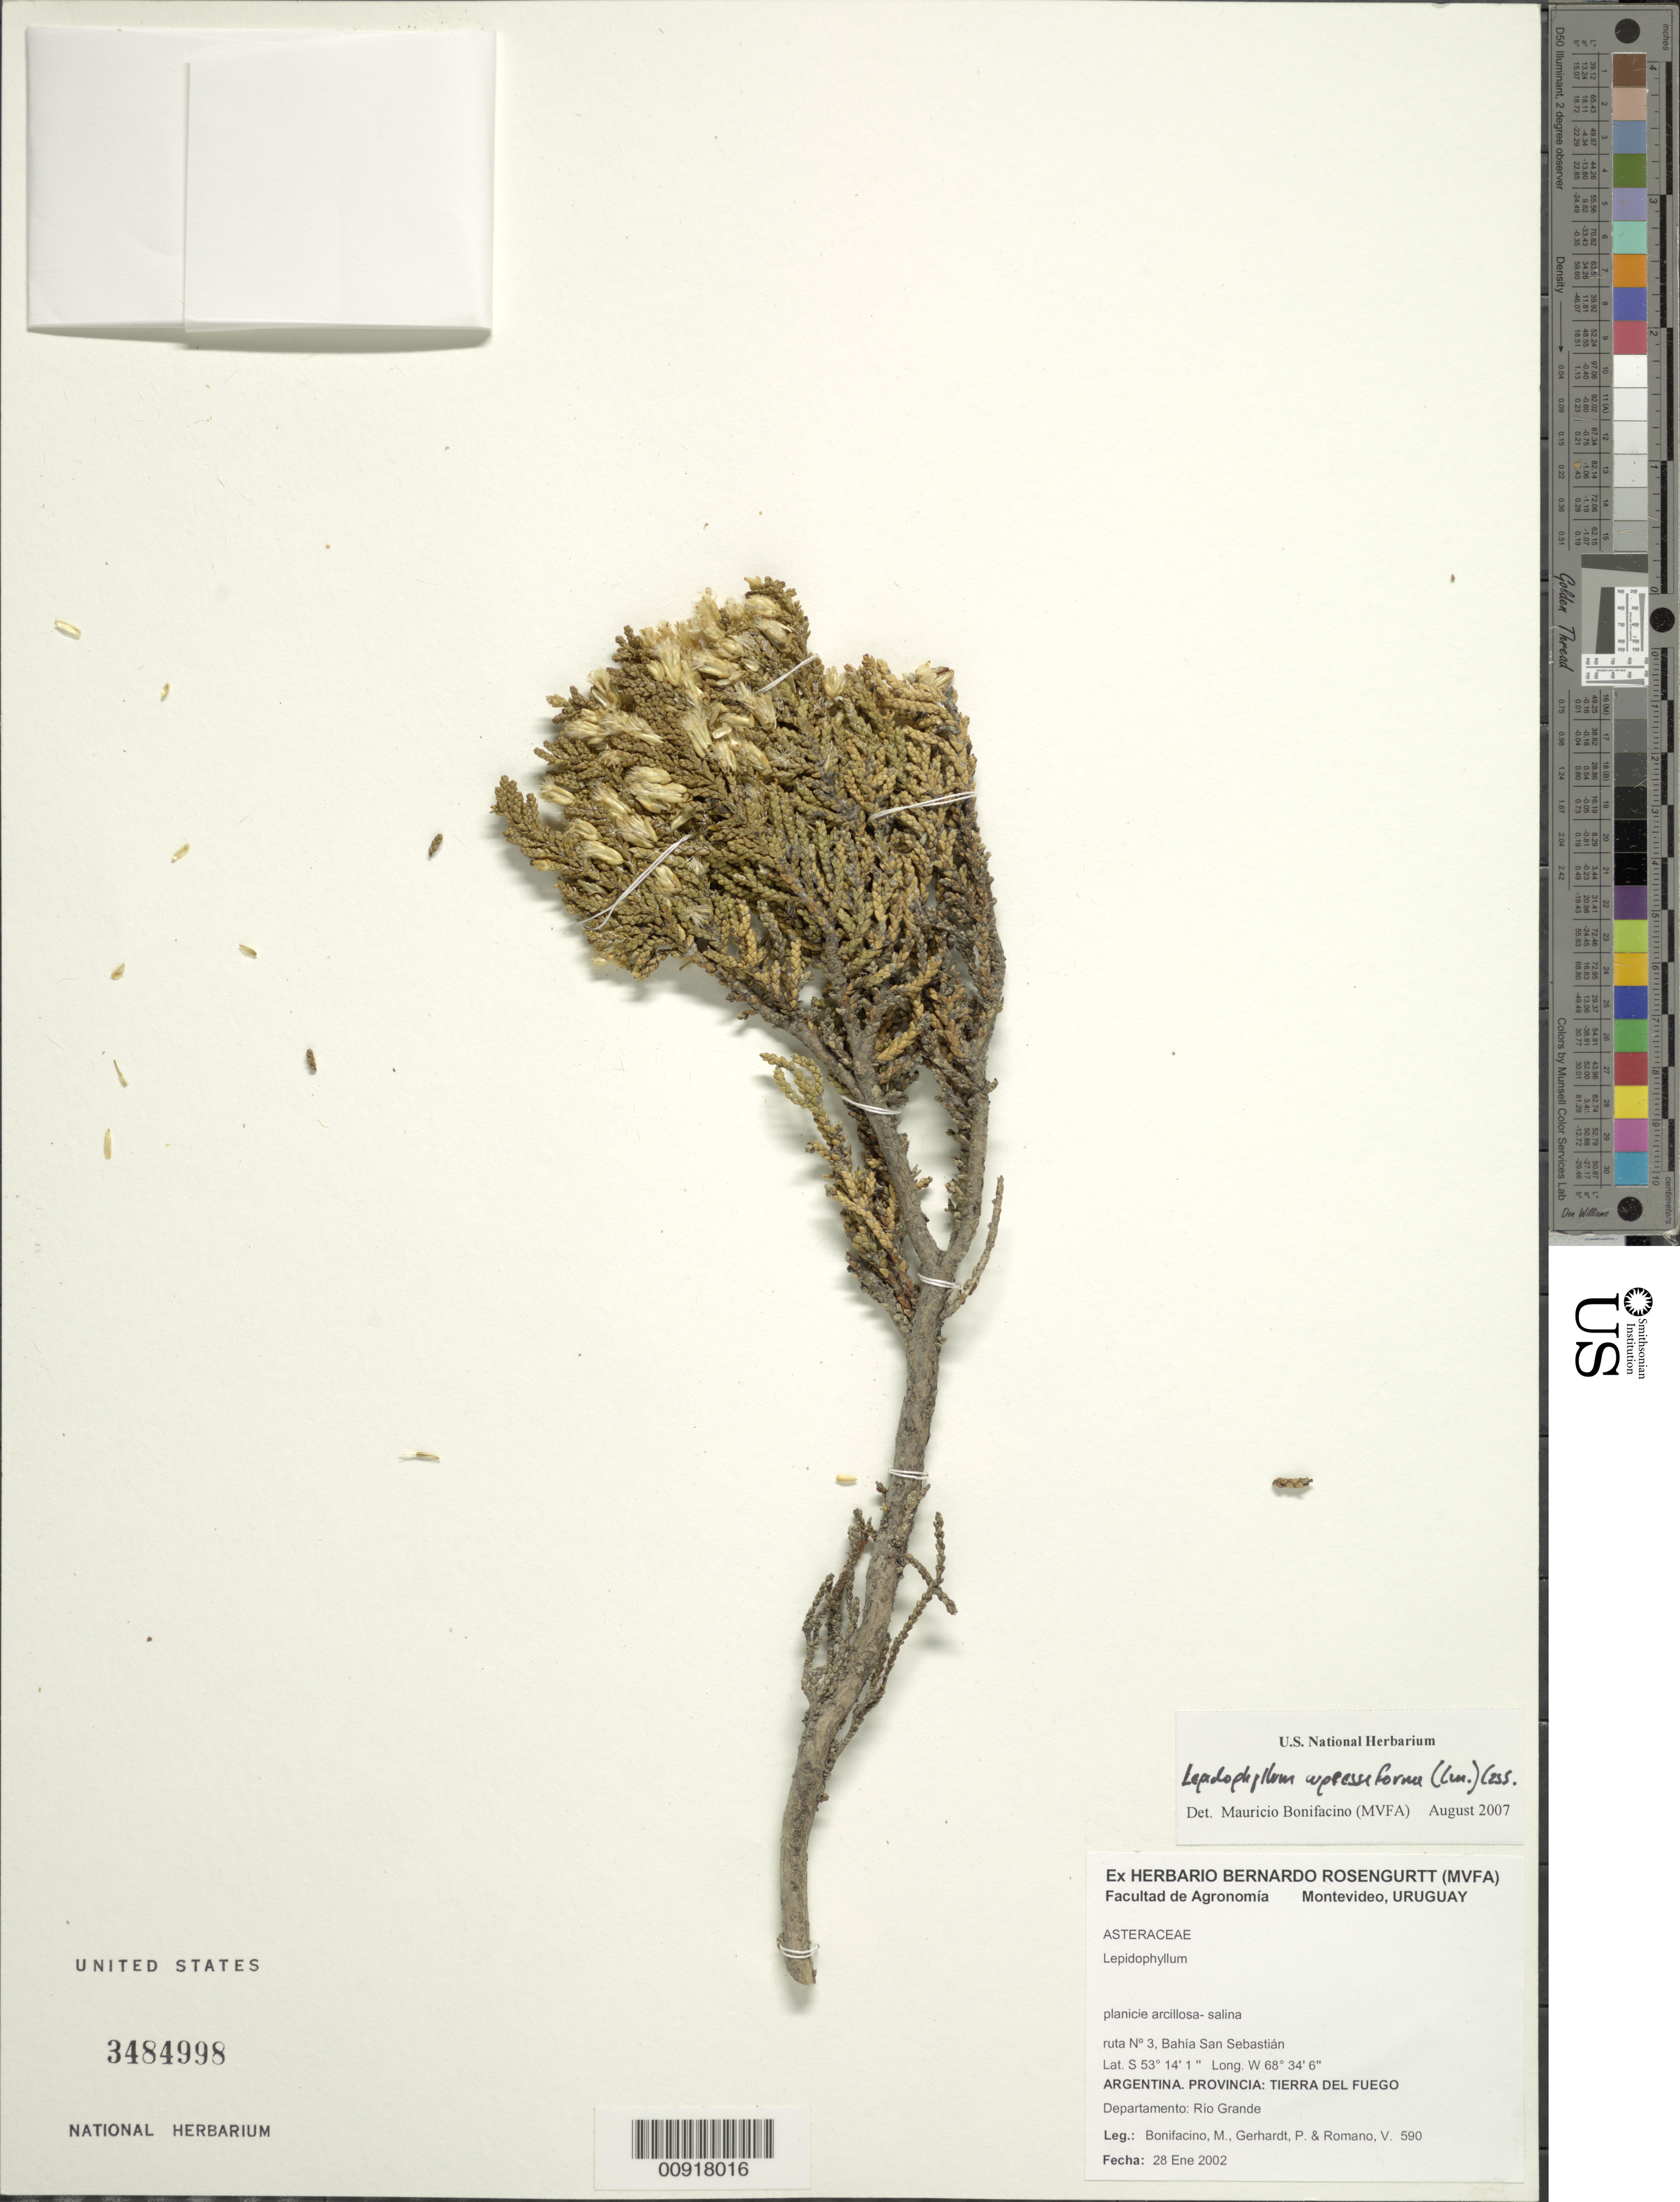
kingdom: Plantae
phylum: Tracheophyta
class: Magnoliopsida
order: Asterales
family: Asteraceae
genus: Lepidophyllum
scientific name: Lepidophyllum cupressiforme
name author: (Lam.) Cass.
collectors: M. Bonifacino, P. Gerhardt & V. Romano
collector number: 0590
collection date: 2002-01-28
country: Argentina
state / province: Tierra del Fuego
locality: Dpto. Río Grande, Ruta No. 3, Bahia San Sebastián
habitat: Planicie arcillosa-salina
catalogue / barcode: US 3484998